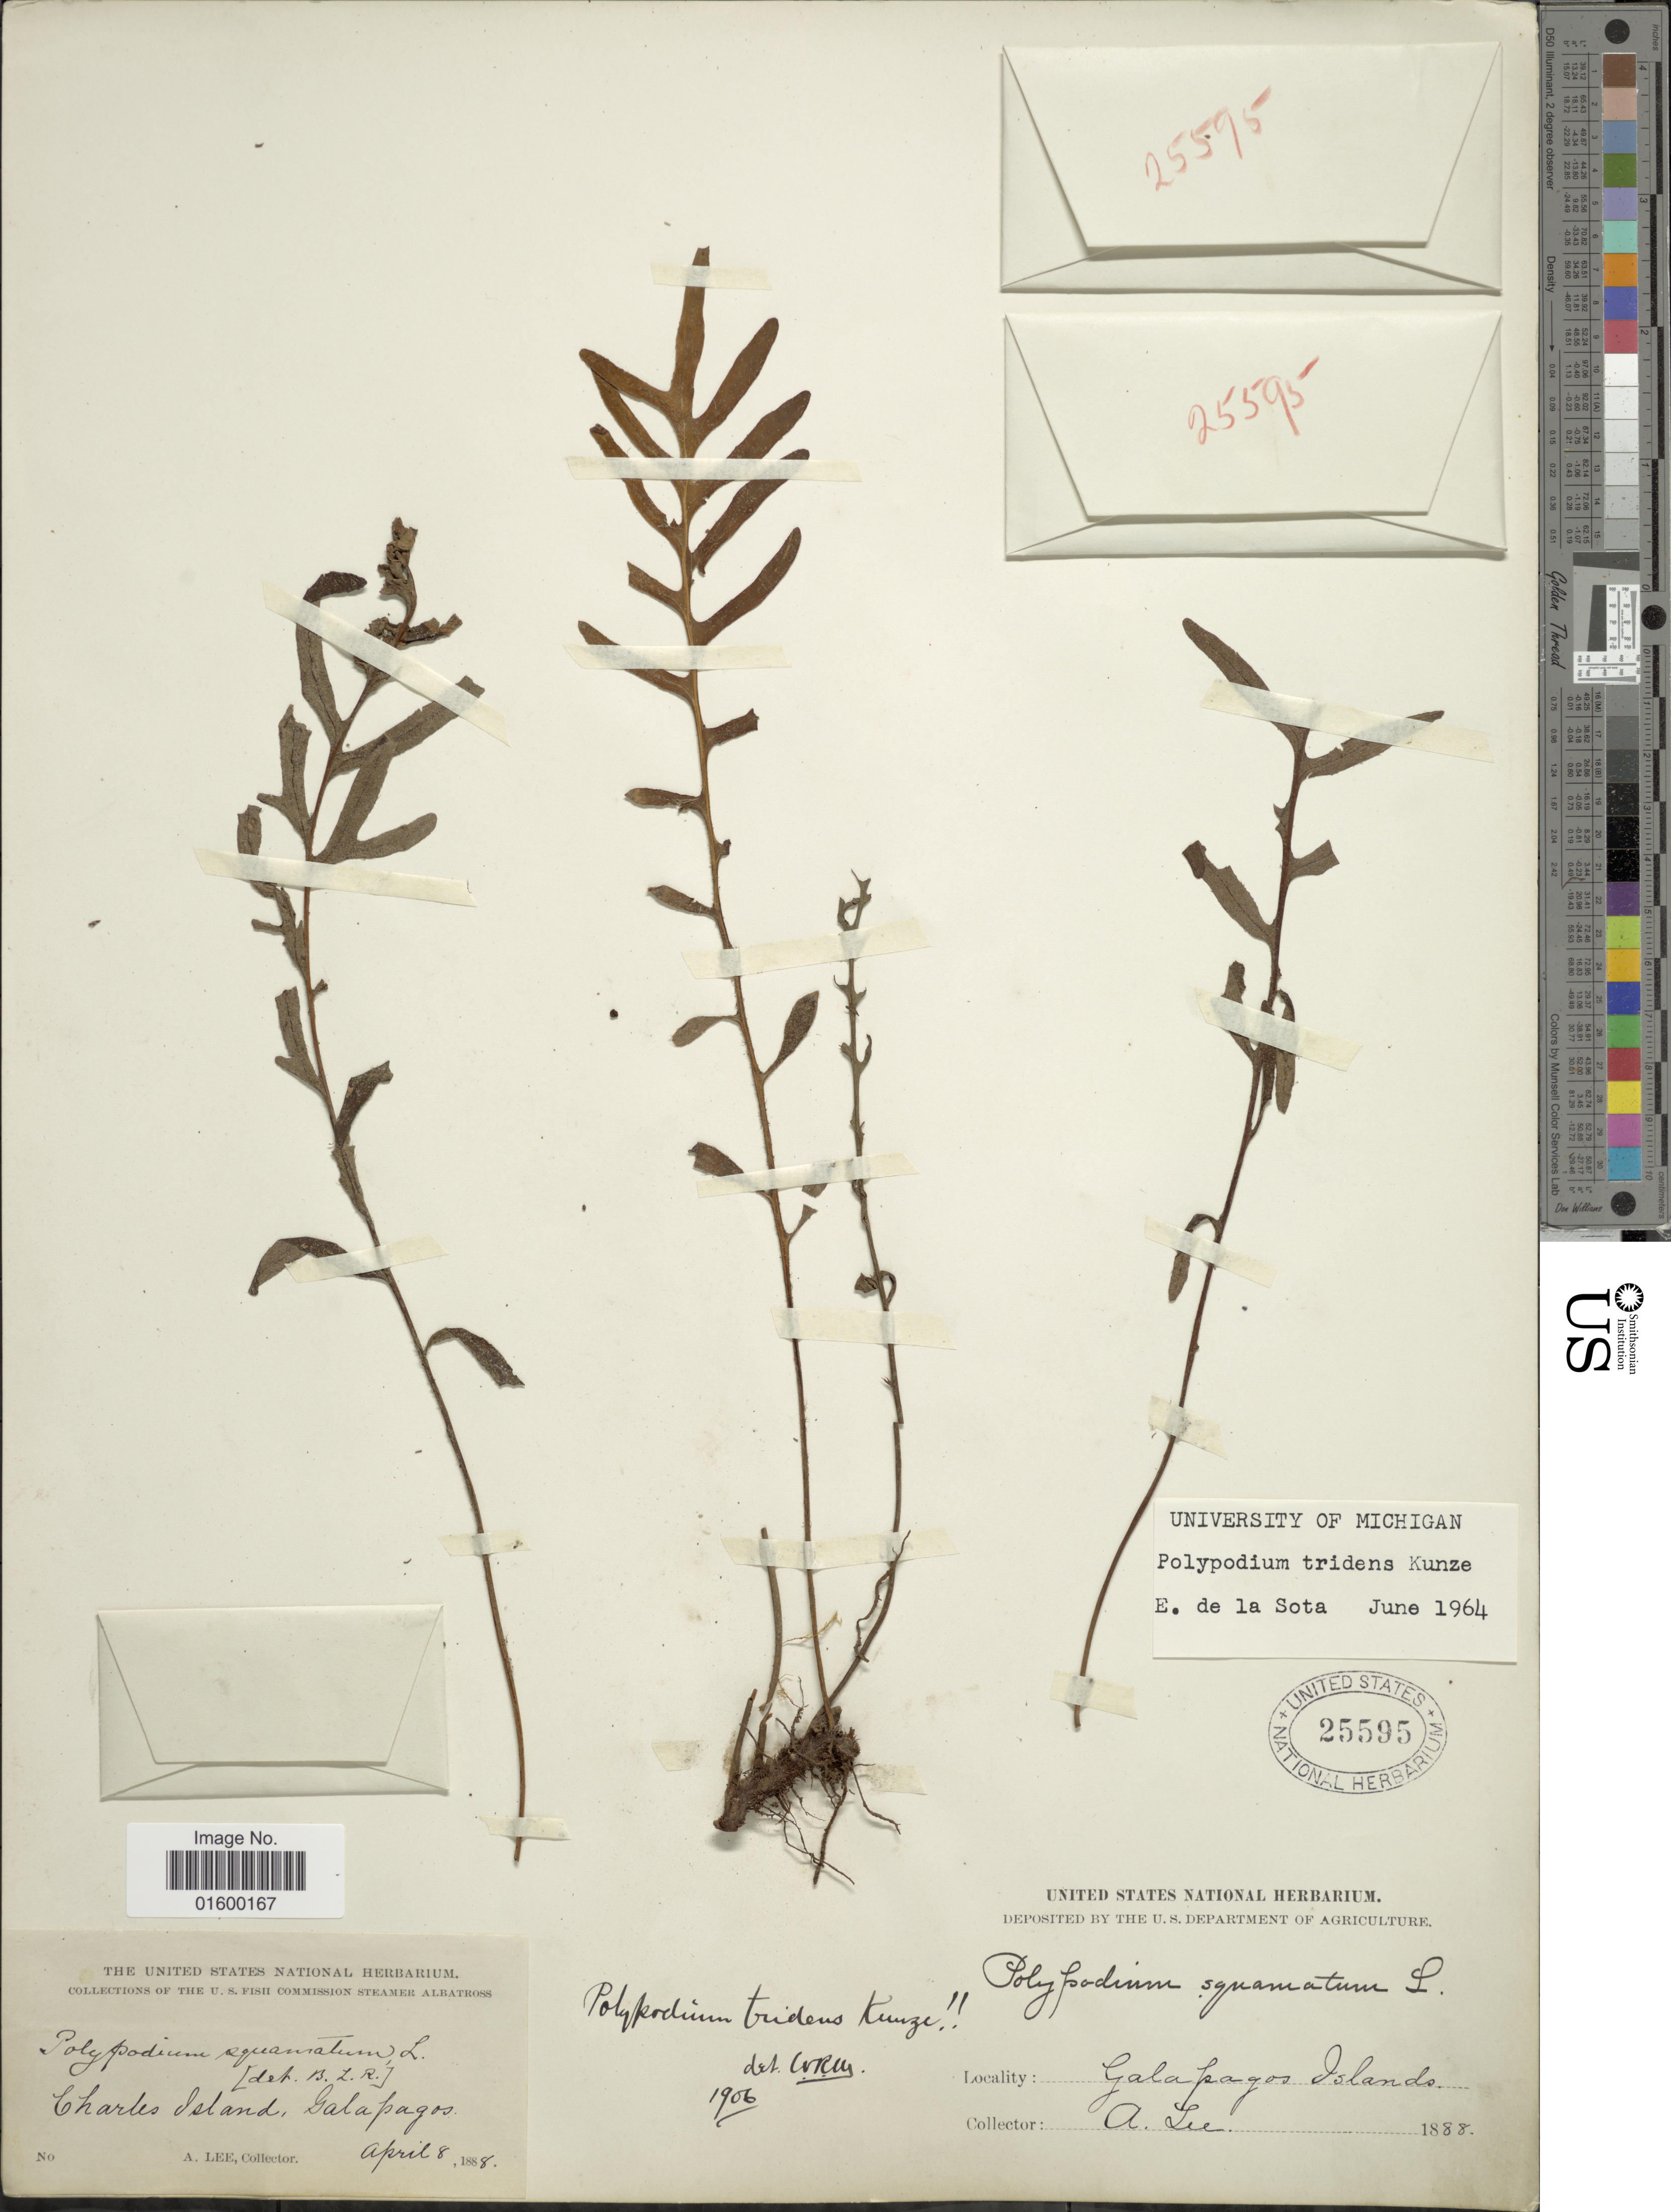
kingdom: Plantae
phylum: Tracheophyta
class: Polypodiopsida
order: Polypodiales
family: Polypodiaceae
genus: Pleopeltis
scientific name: Pleopeltis tridens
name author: J. Sm.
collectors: A. Lee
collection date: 1888-04-08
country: Ecuador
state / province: Colón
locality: Charles Island, Galapagos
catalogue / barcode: US 25595